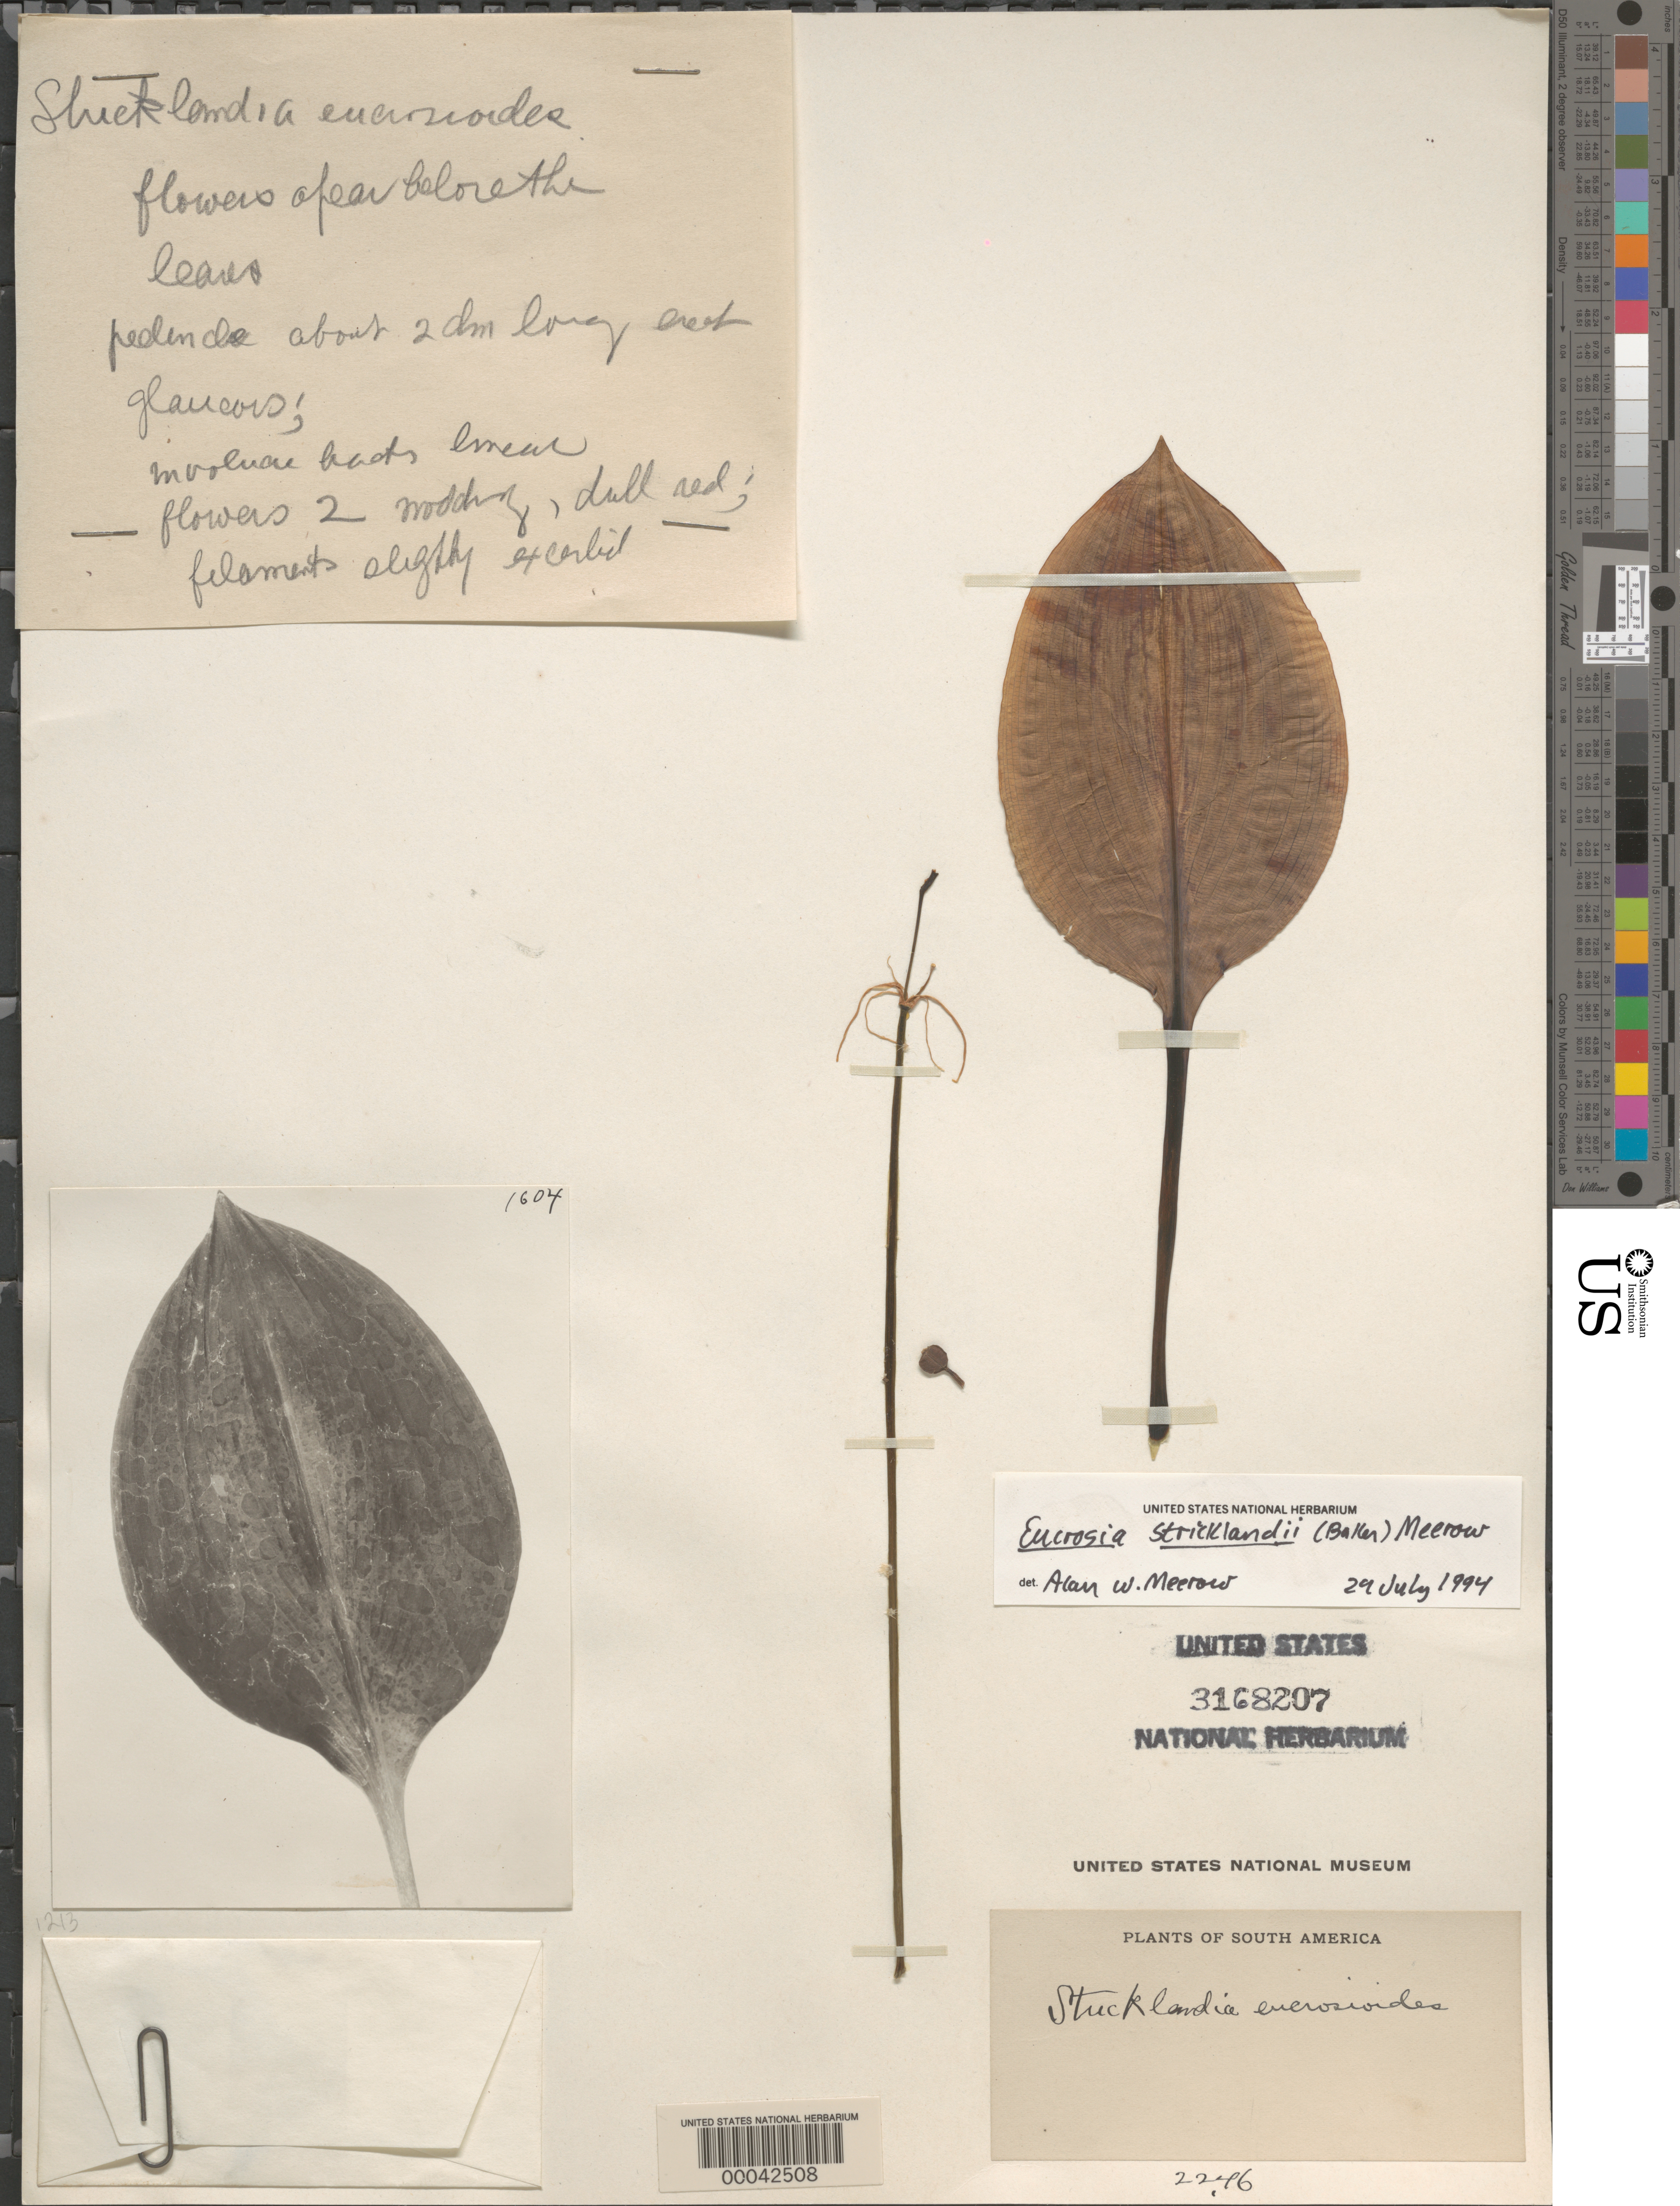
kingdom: Plantae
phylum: Tracheophyta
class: Liliopsida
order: Asparagales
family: Amaryllidaceae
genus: Eucrosia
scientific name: Eucrosia stricklandii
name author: (Baker) Meerow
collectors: W. Weingart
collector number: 2246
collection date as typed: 09 Apr 1914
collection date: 1914-04-09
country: Germany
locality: Gorgenthal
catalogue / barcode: US 3168207